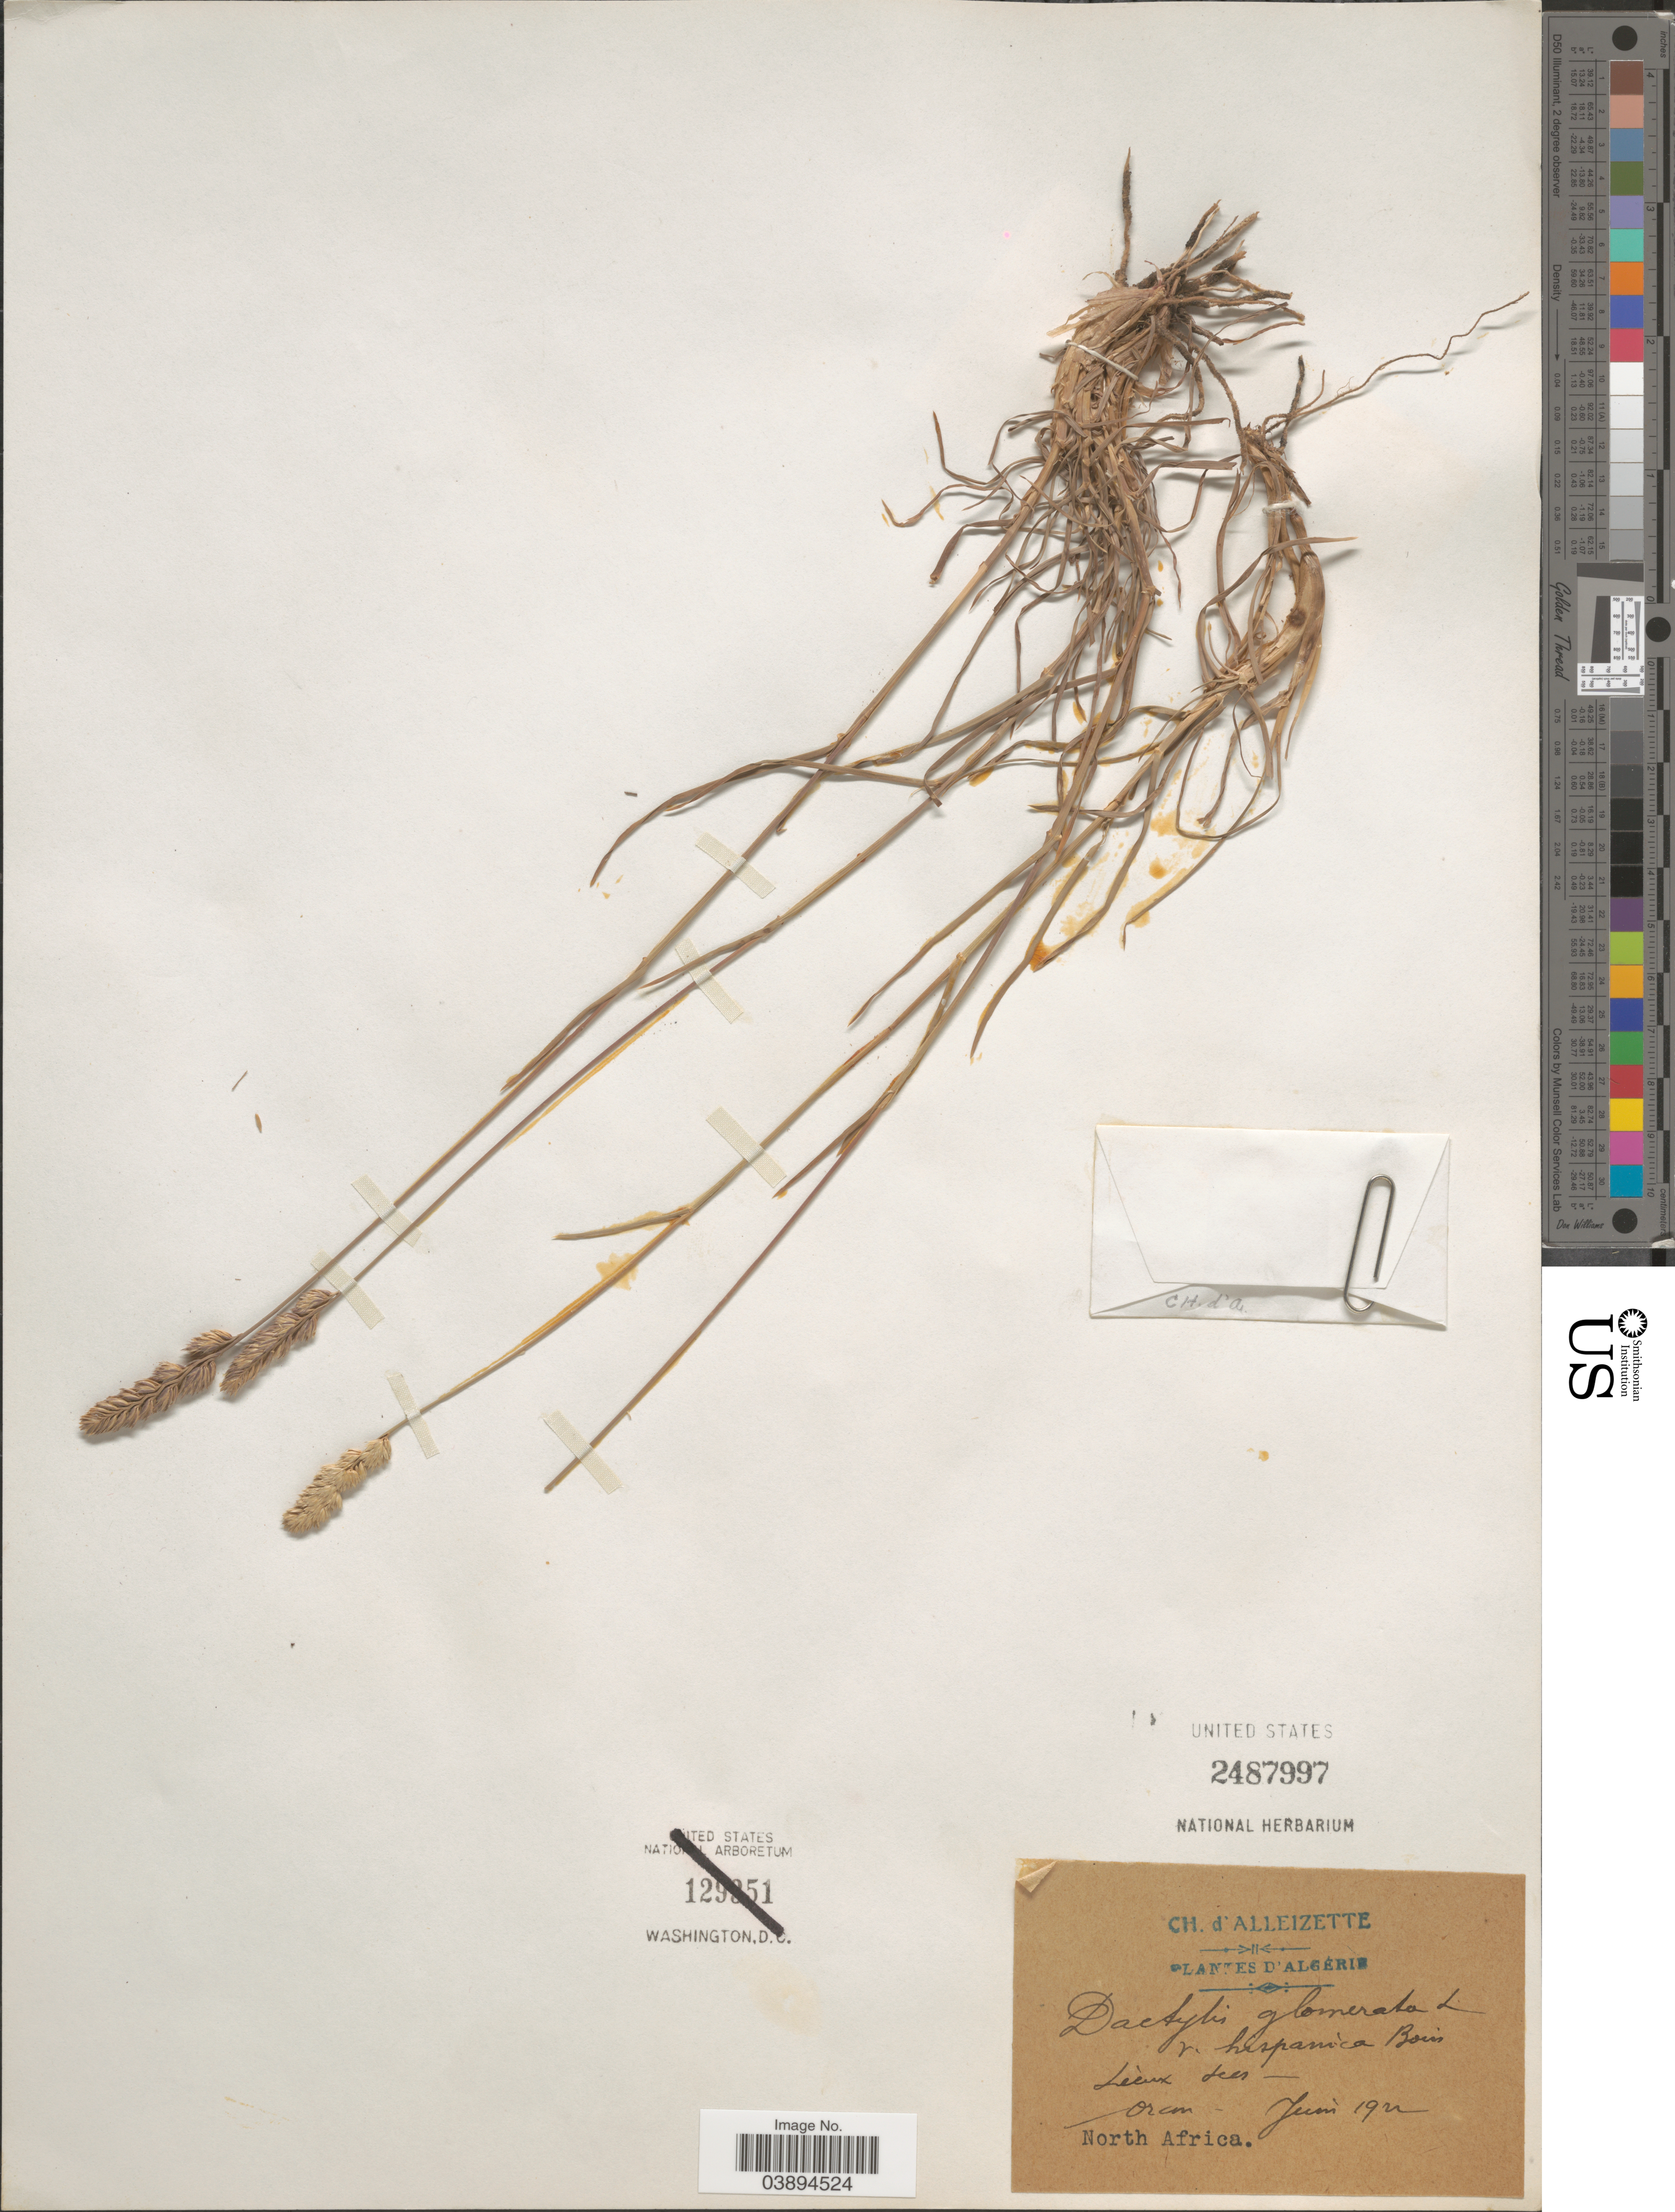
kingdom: Plantae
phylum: Tracheophyta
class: Liliopsida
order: Poales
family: Poaceae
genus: Dactylis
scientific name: Dactylis glomerata subsp. hispanica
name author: (Roth) Nyman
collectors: D'alleizette, CH.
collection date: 1922-06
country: Algeria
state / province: Oran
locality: Algérie. Lieux pres Oran. North Africa.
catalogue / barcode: US 2487997